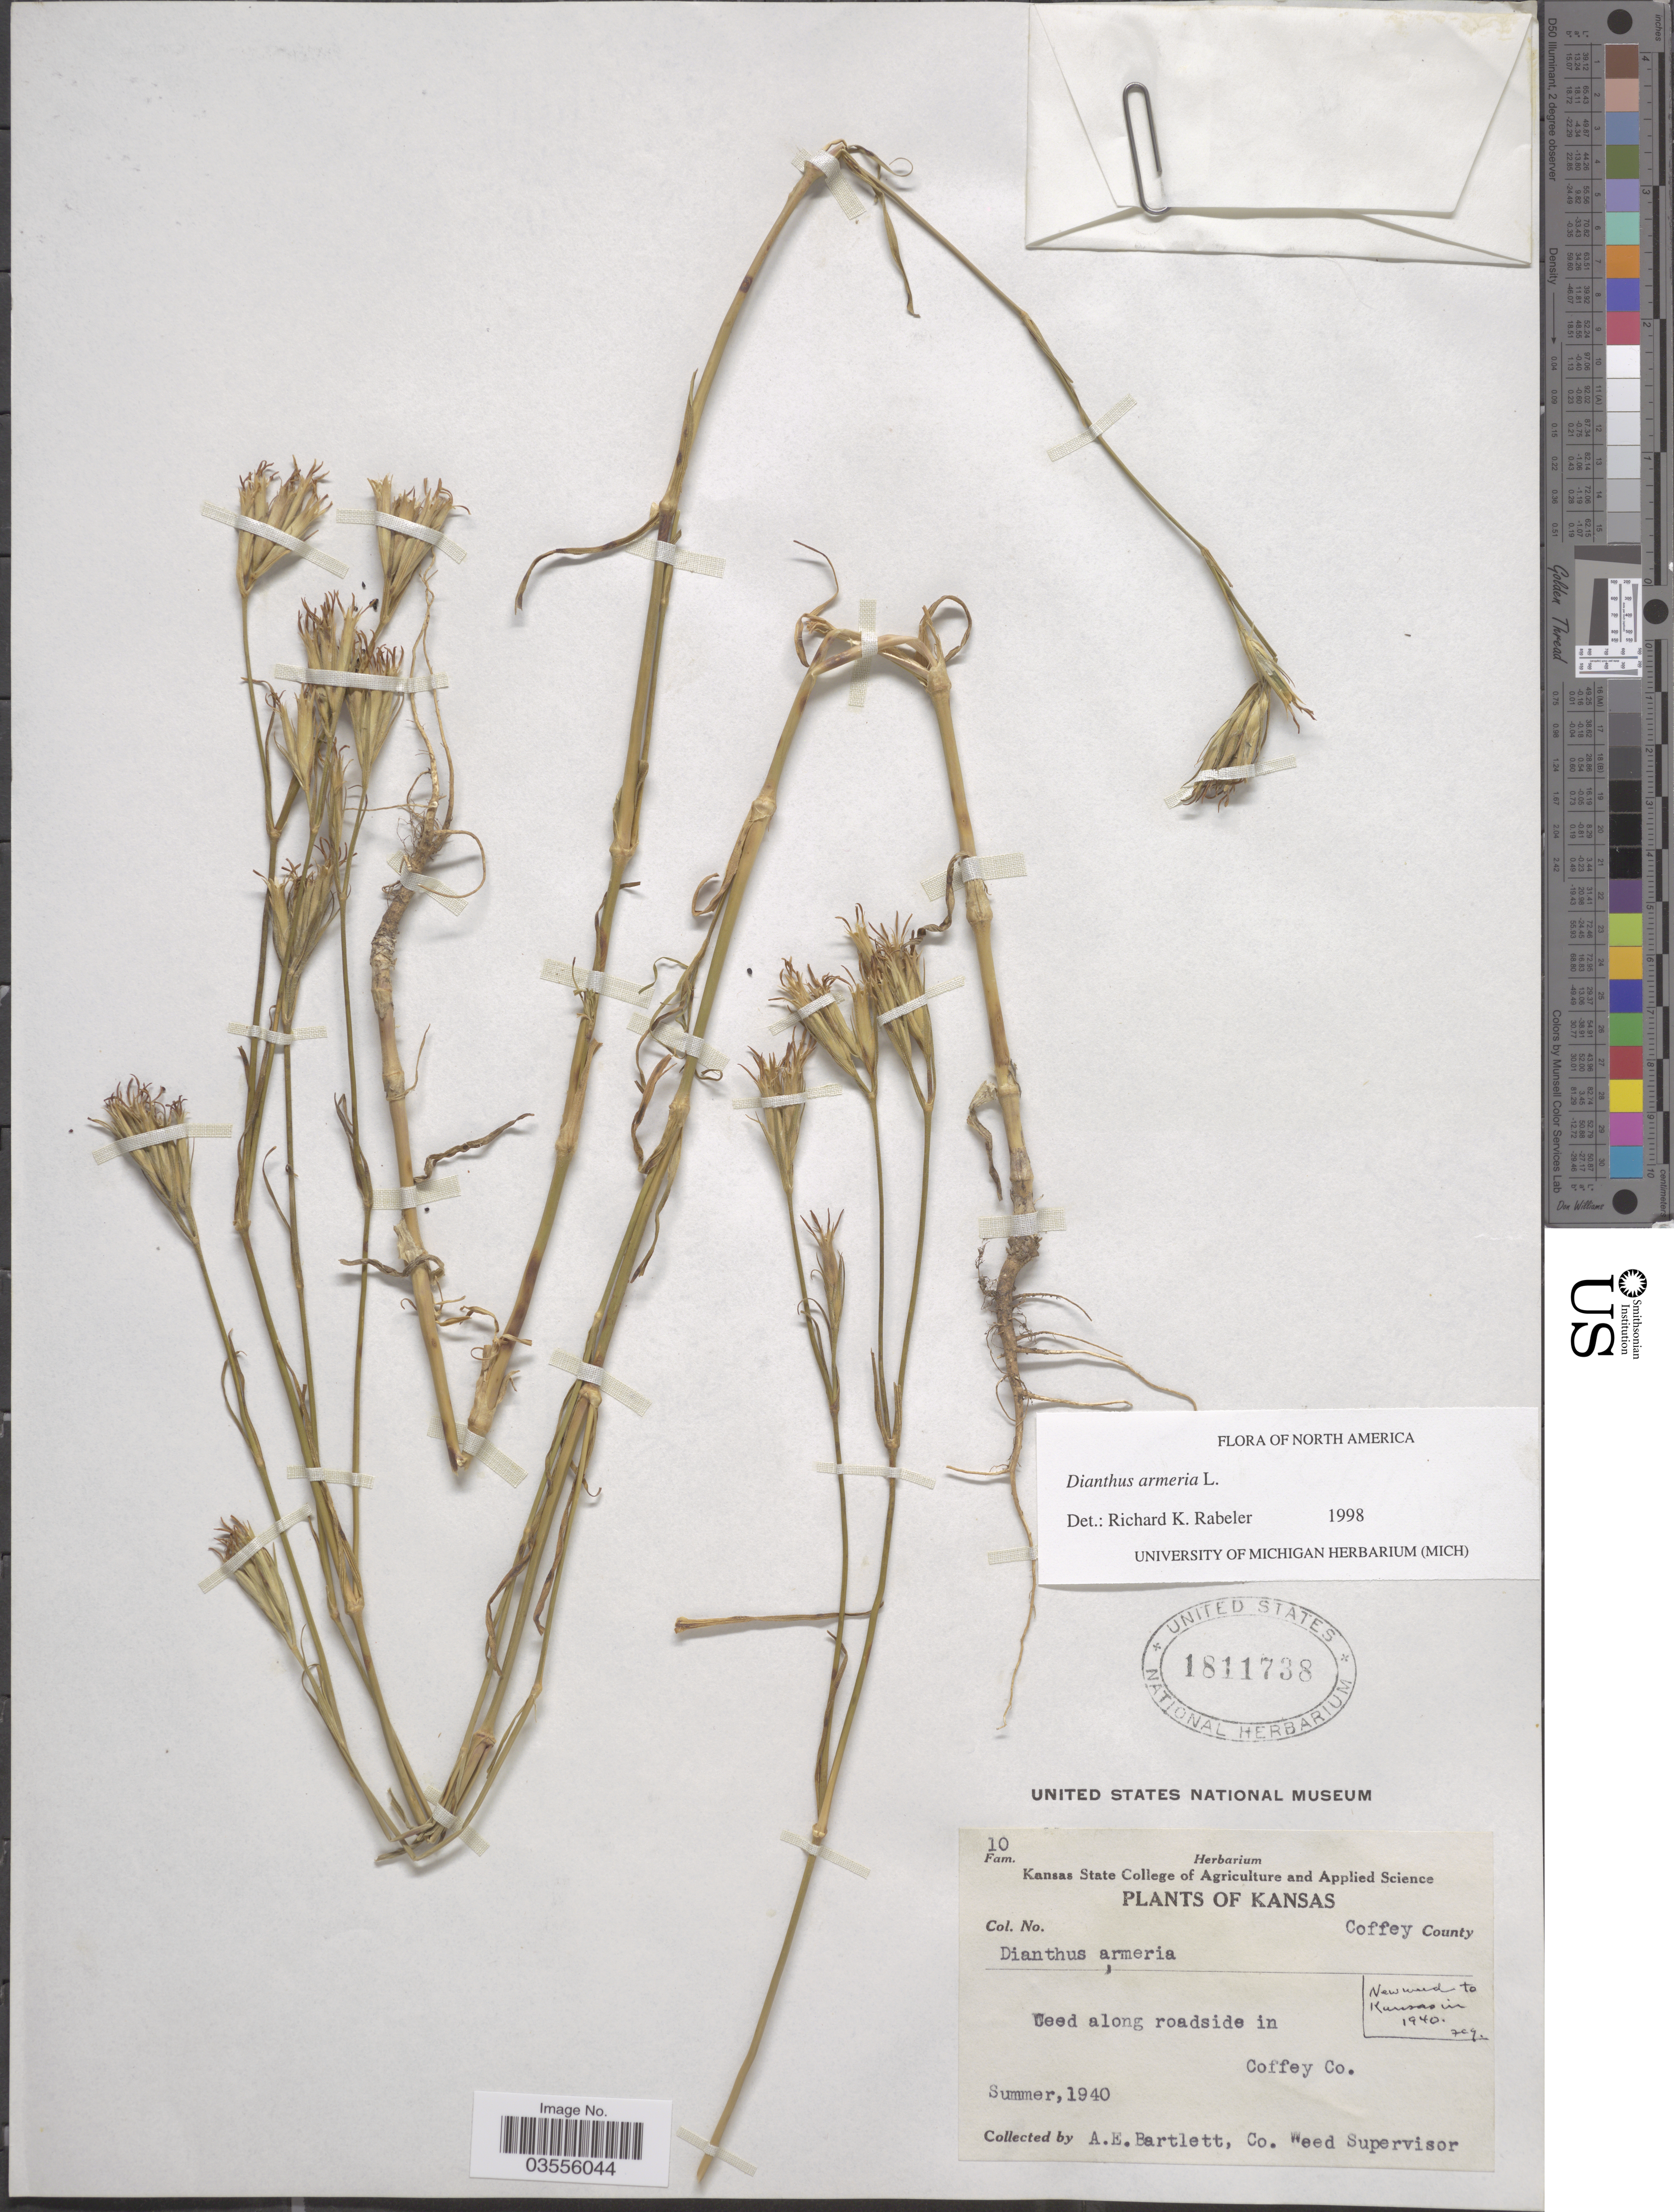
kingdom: Plantae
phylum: Tracheophyta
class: Magnoliopsida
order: Caryophyllales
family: Caryophyllaceae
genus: Dianthus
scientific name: Dianthus armeria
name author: L.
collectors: A. Bartlett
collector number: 10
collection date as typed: Summer, 1940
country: United States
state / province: Kansas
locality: Coffey County. Along roadside in Coffey Co.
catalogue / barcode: US 1811738